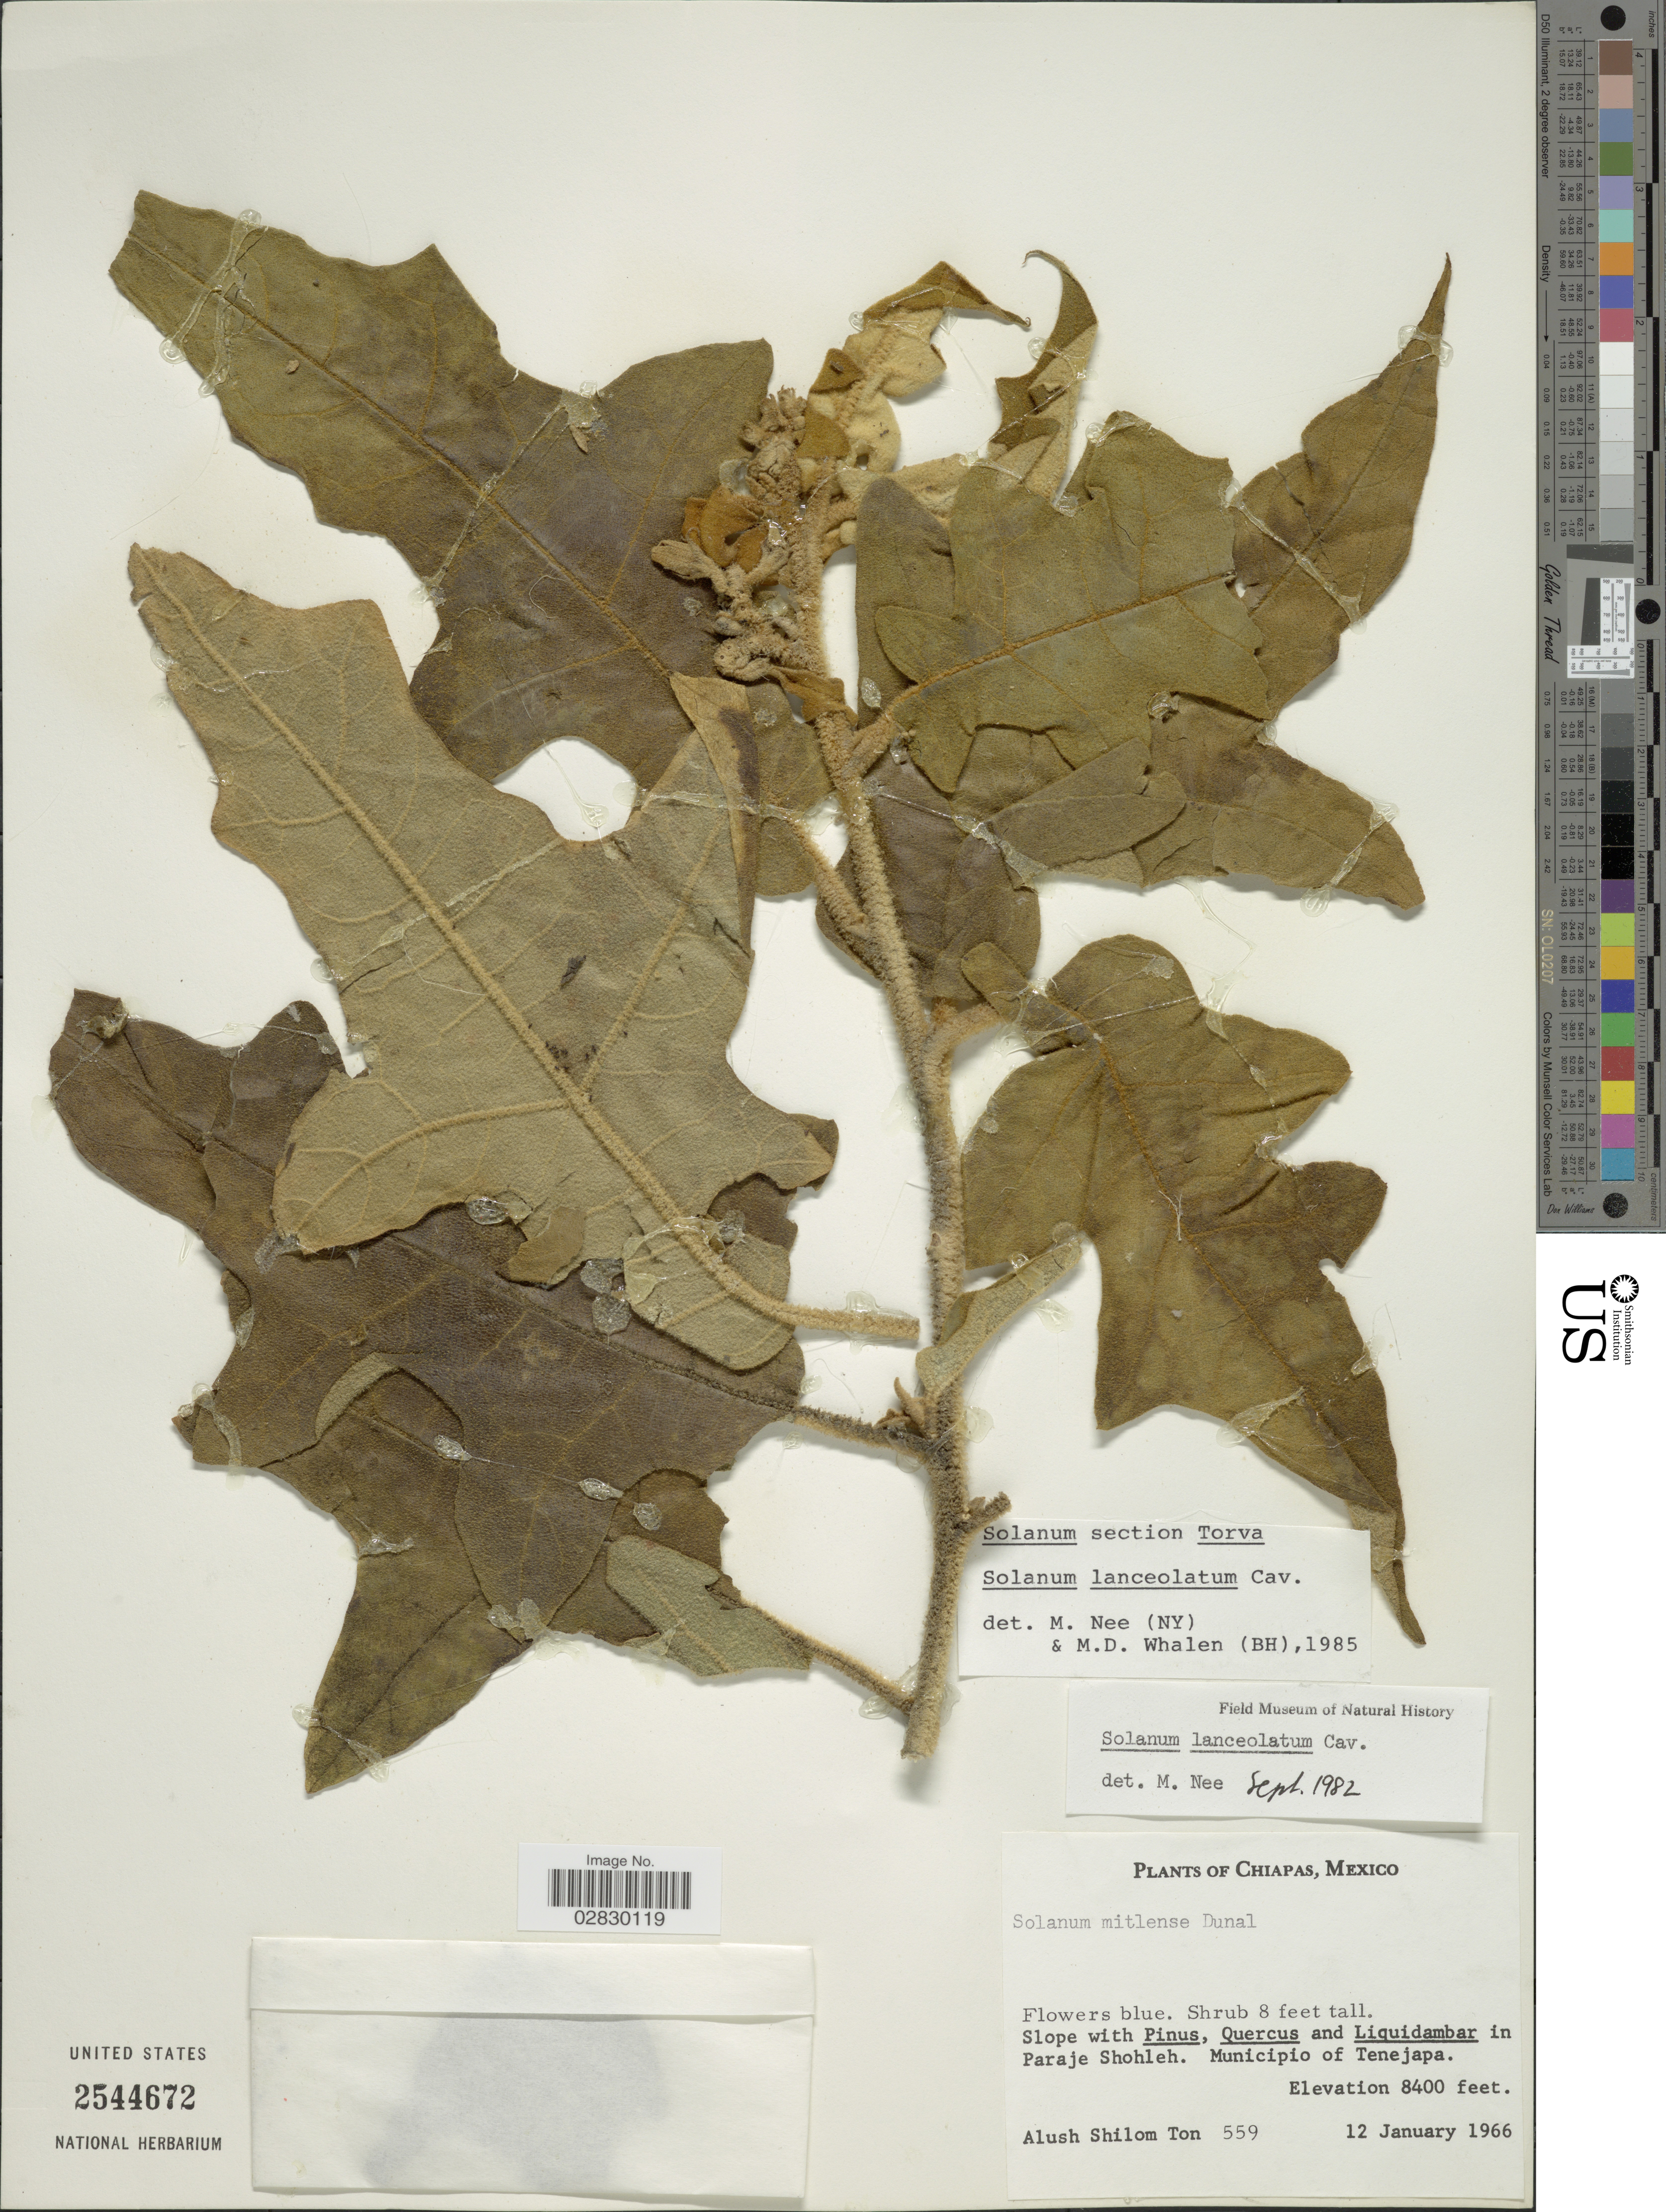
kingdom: Plantae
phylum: Tracheophyta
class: Magnoliopsida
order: Solanales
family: Solanaceae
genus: Solanum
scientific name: Solanum lanceolatum Berthault, nom. illeg.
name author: Berthault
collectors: A. M. Ton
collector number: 559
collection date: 1966-01-12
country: Mexico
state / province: Chiapas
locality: In Paraje Shohleh. Municipio of Tenejapa.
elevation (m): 2560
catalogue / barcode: US 2544672